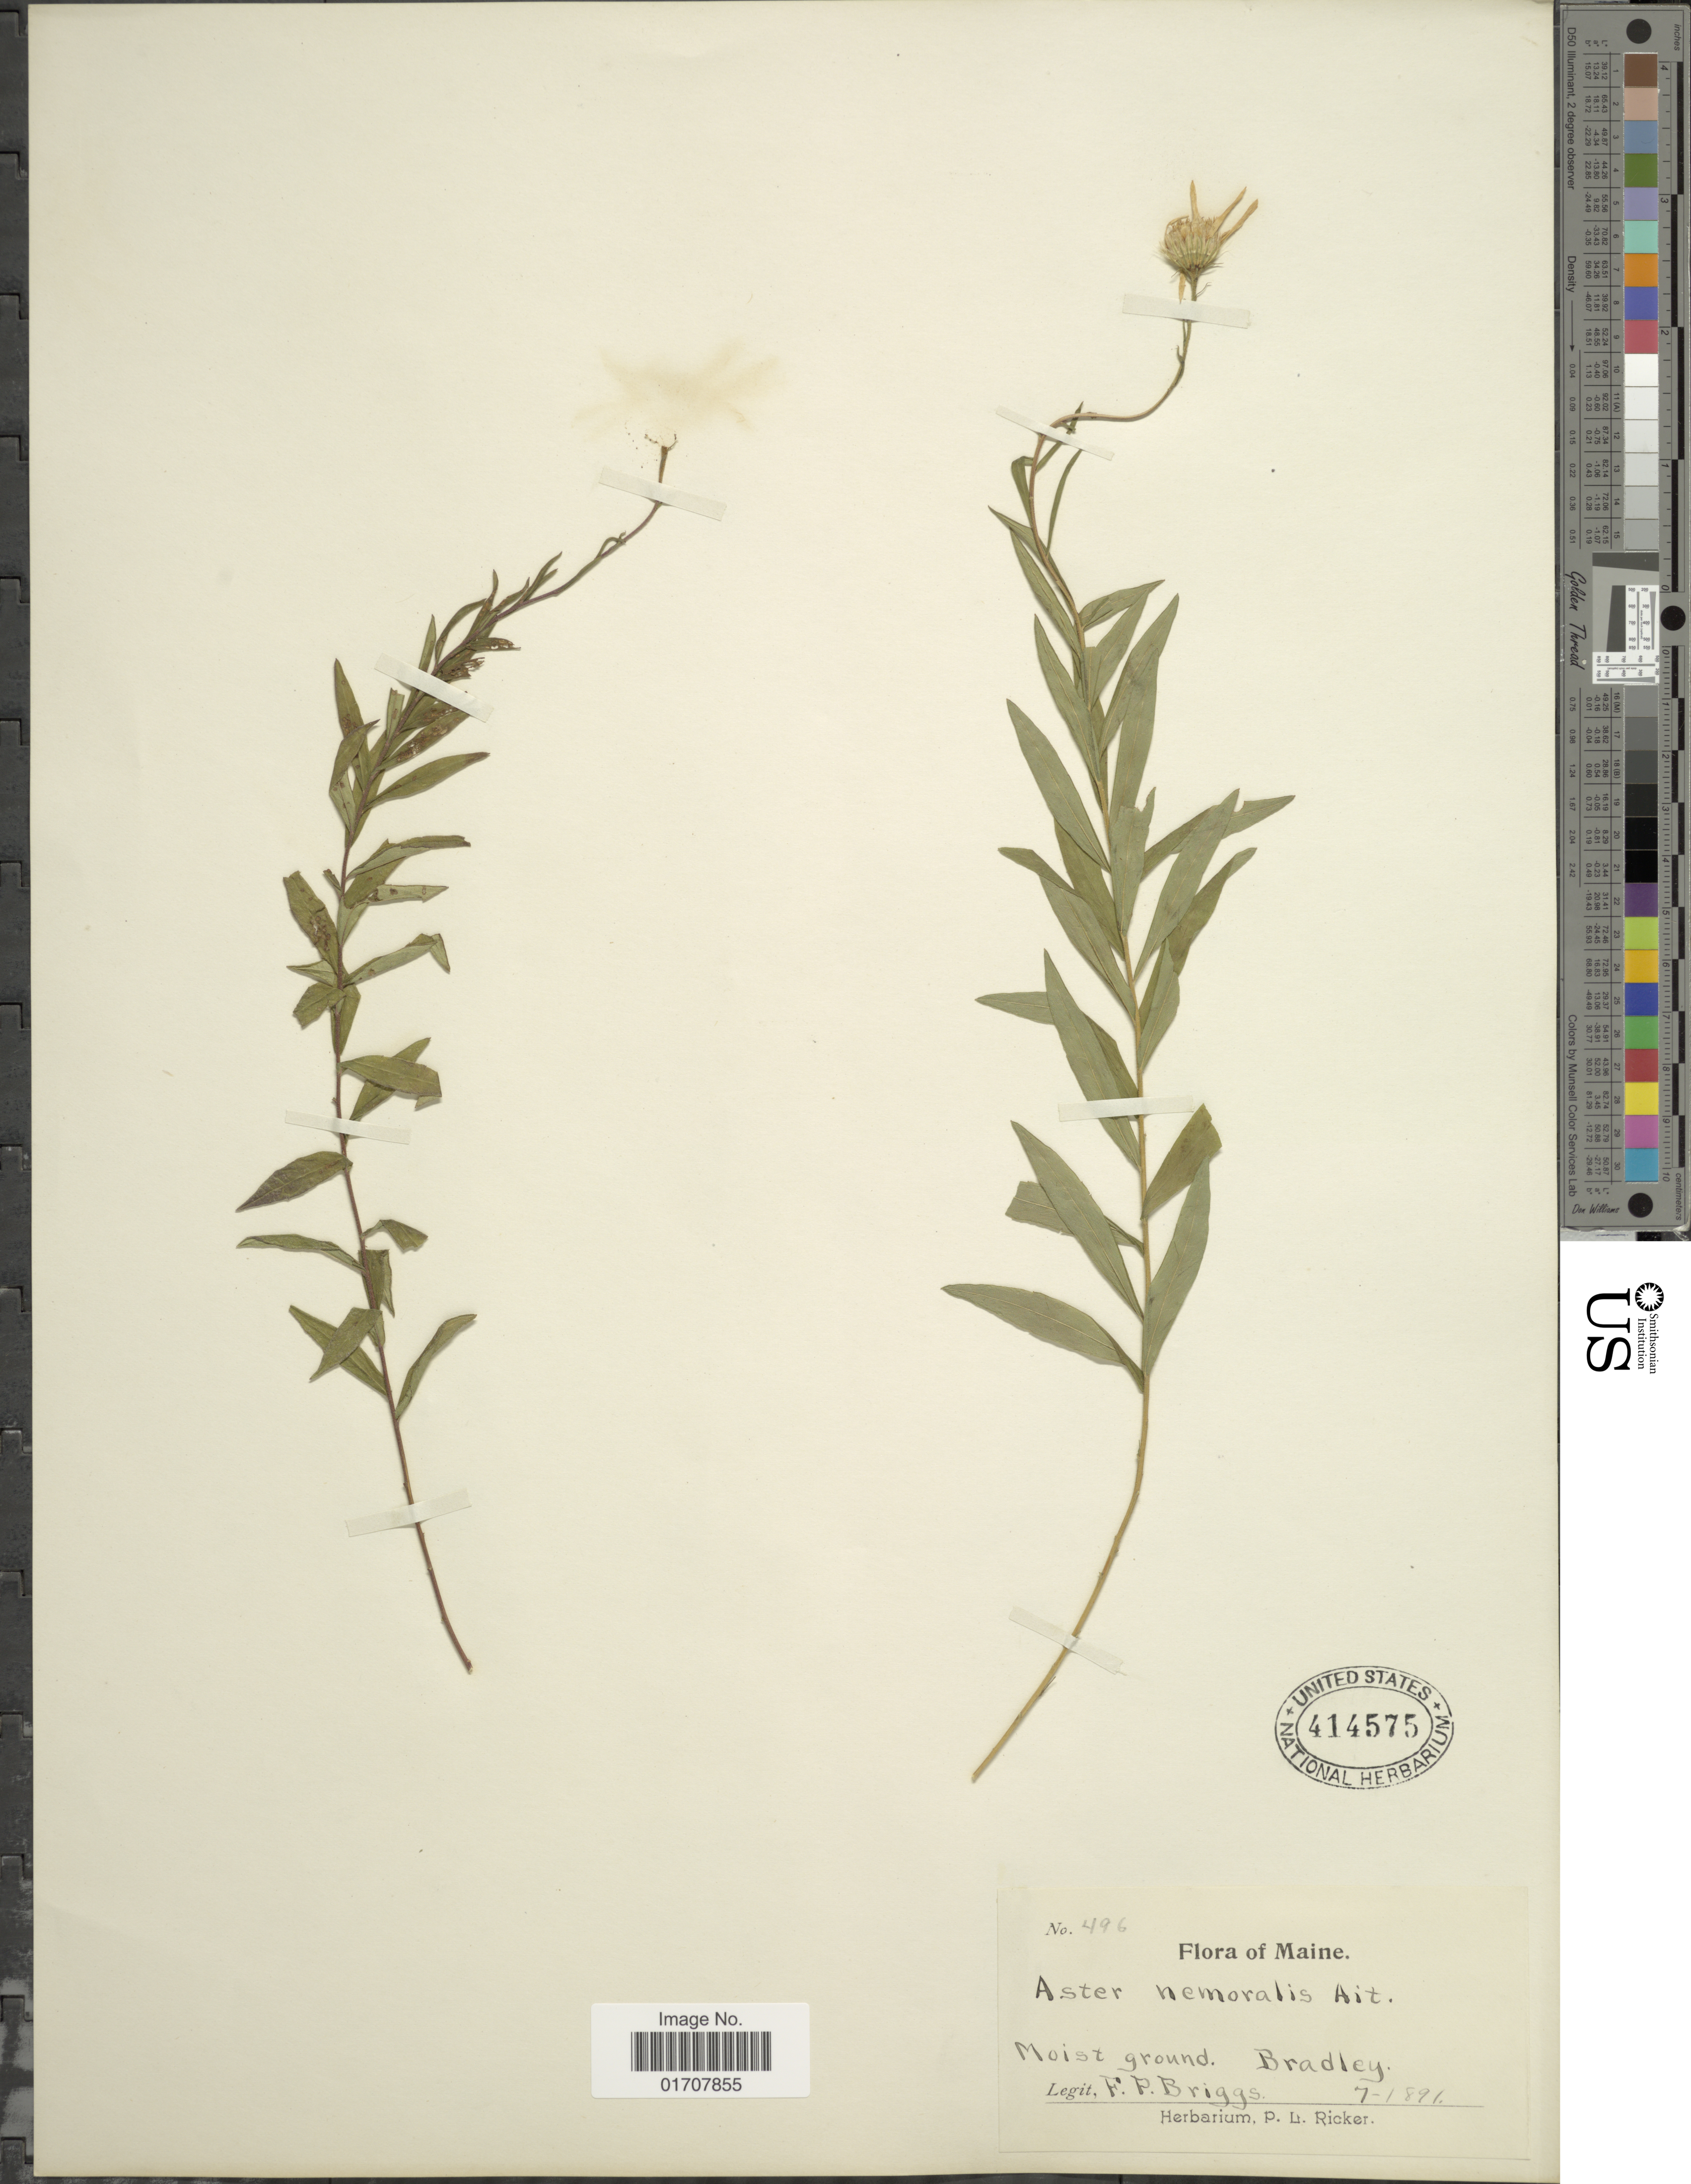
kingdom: Plantae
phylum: Tracheophyta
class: Magnoliopsida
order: Asterales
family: Asteraceae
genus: Oclemena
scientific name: Oclemena nemoralis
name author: (Aiton) Greene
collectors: F. Briggs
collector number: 496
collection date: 1891-07-01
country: United States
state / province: Maine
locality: Bradley, moist ground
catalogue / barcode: US 414575